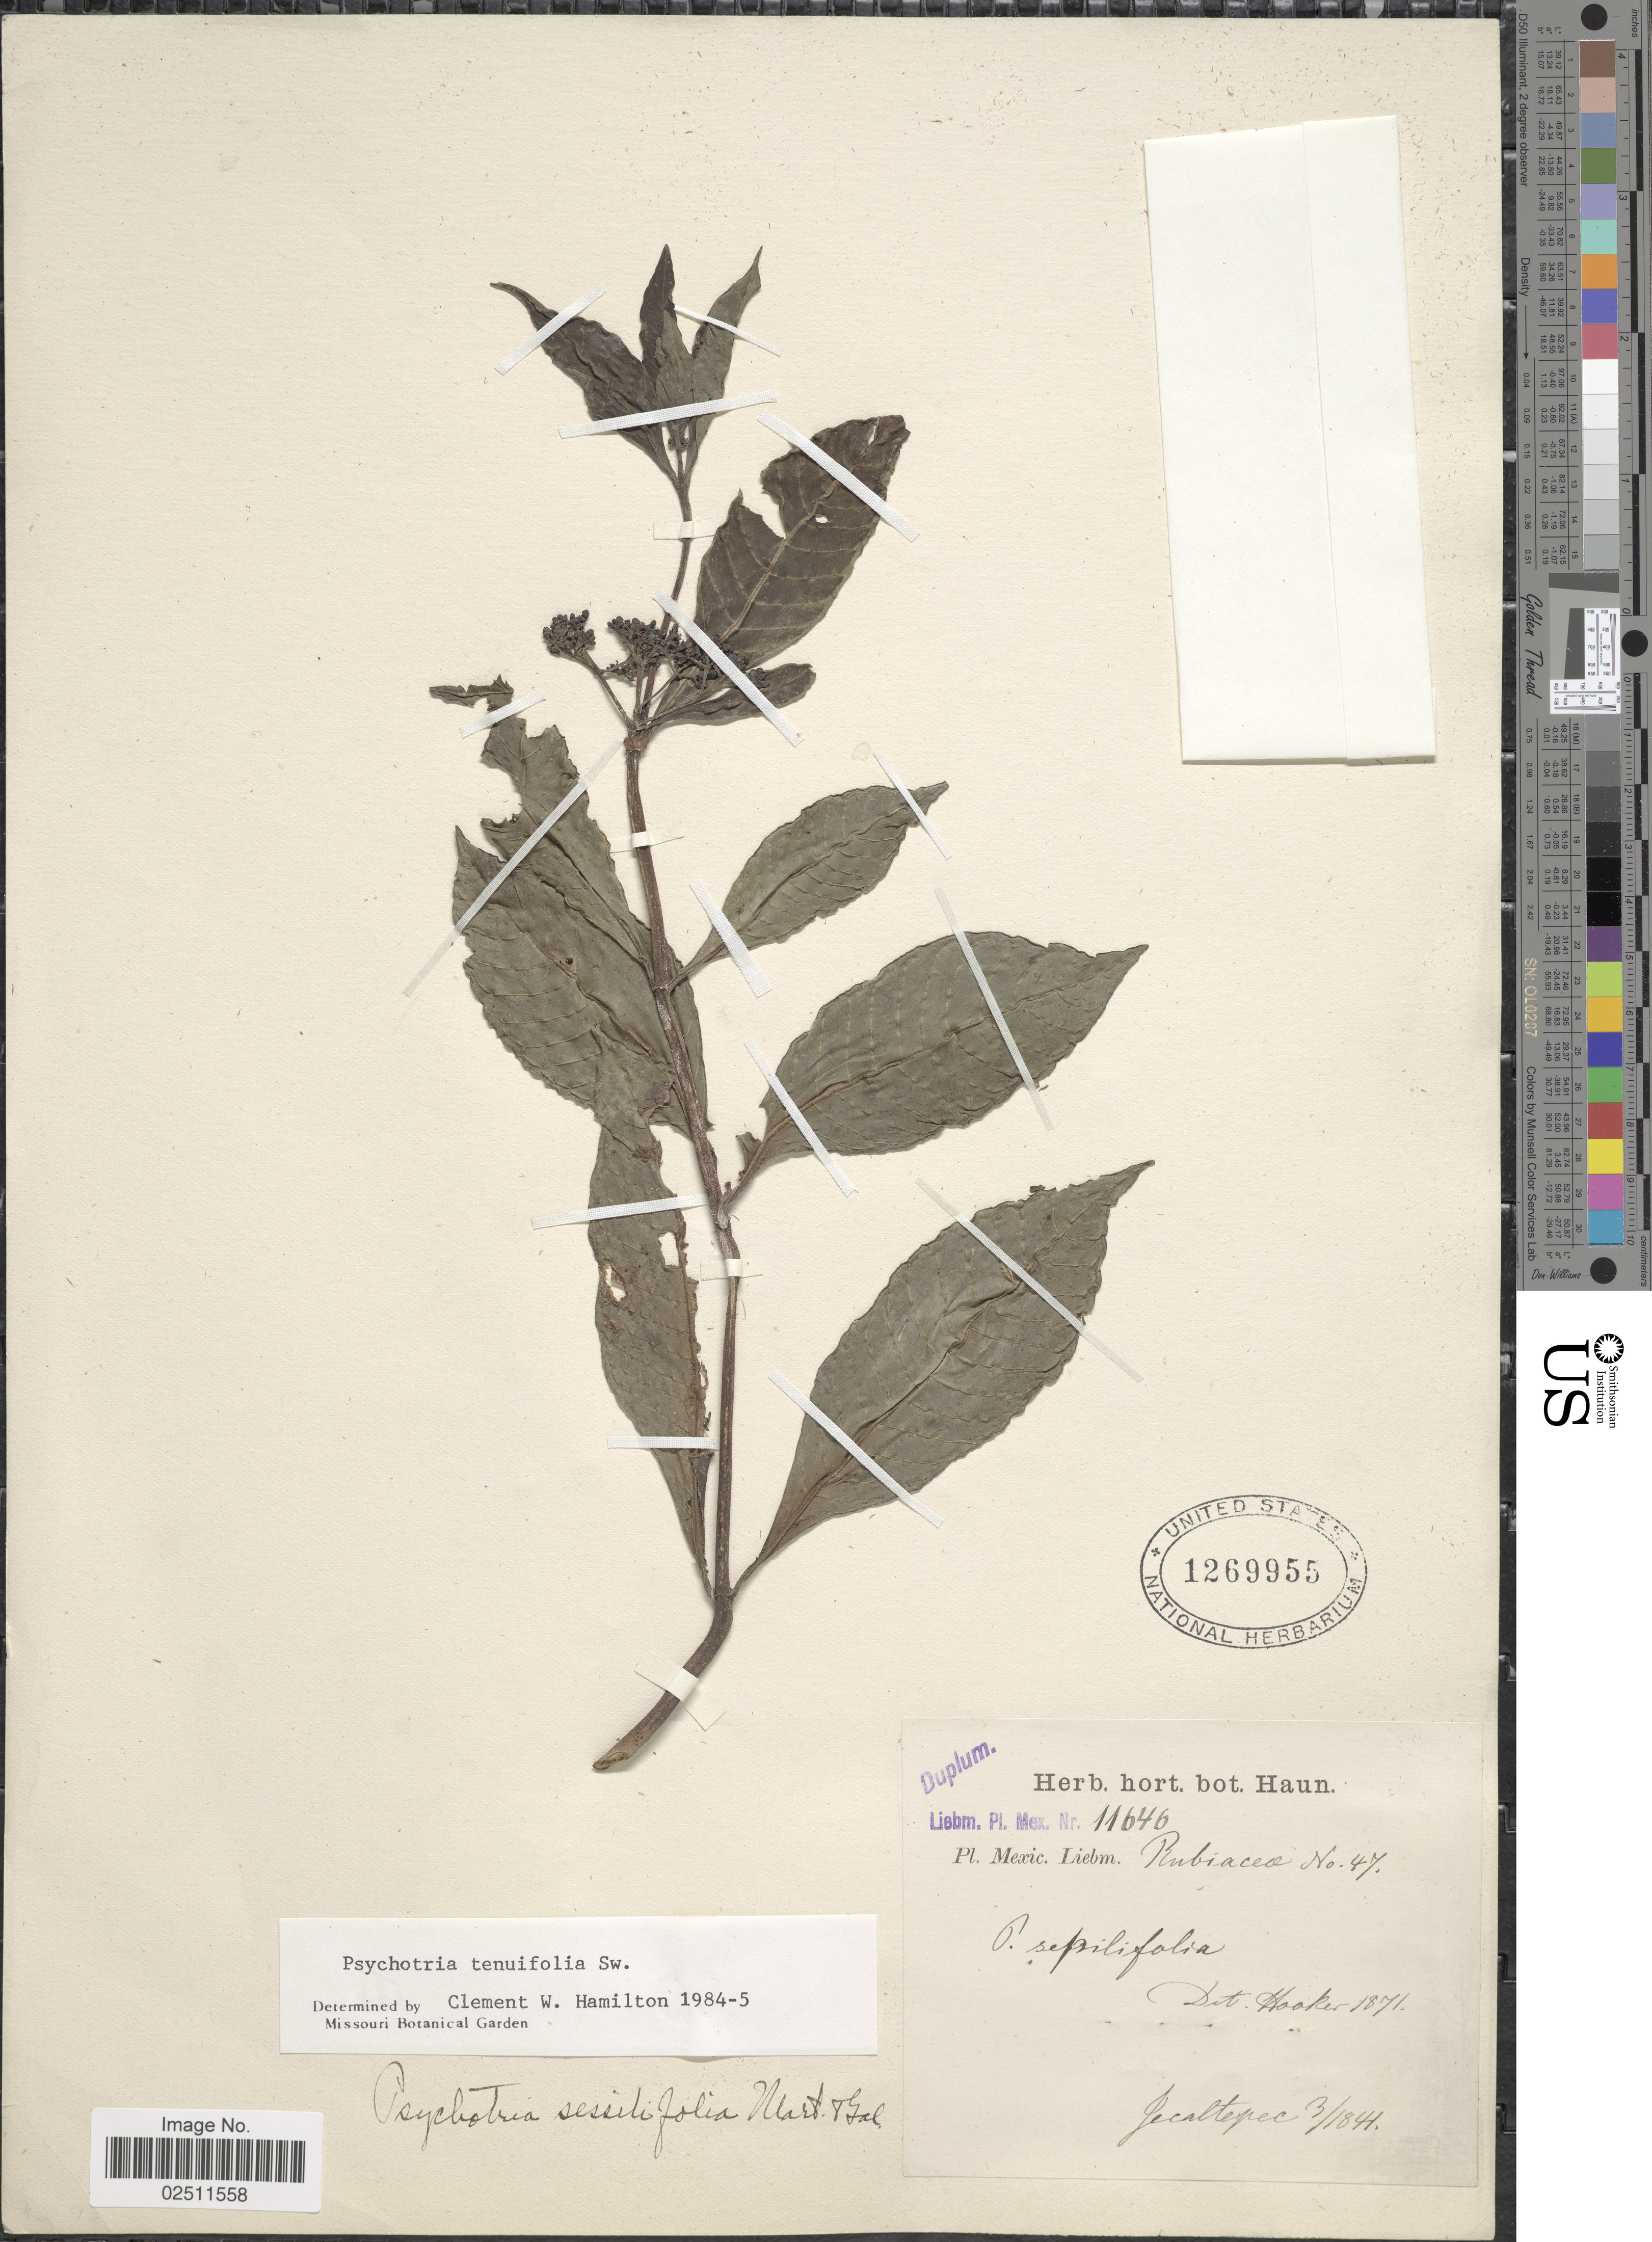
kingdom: Plantae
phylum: Tracheophyta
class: Magnoliopsida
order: Gentianales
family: Rubiaceae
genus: Psychotria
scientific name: Psychotria tenuifolia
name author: Sw.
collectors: Liebmann, --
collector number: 11646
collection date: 1844-03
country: Mexico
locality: Tecalatepec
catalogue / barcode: US 1269955